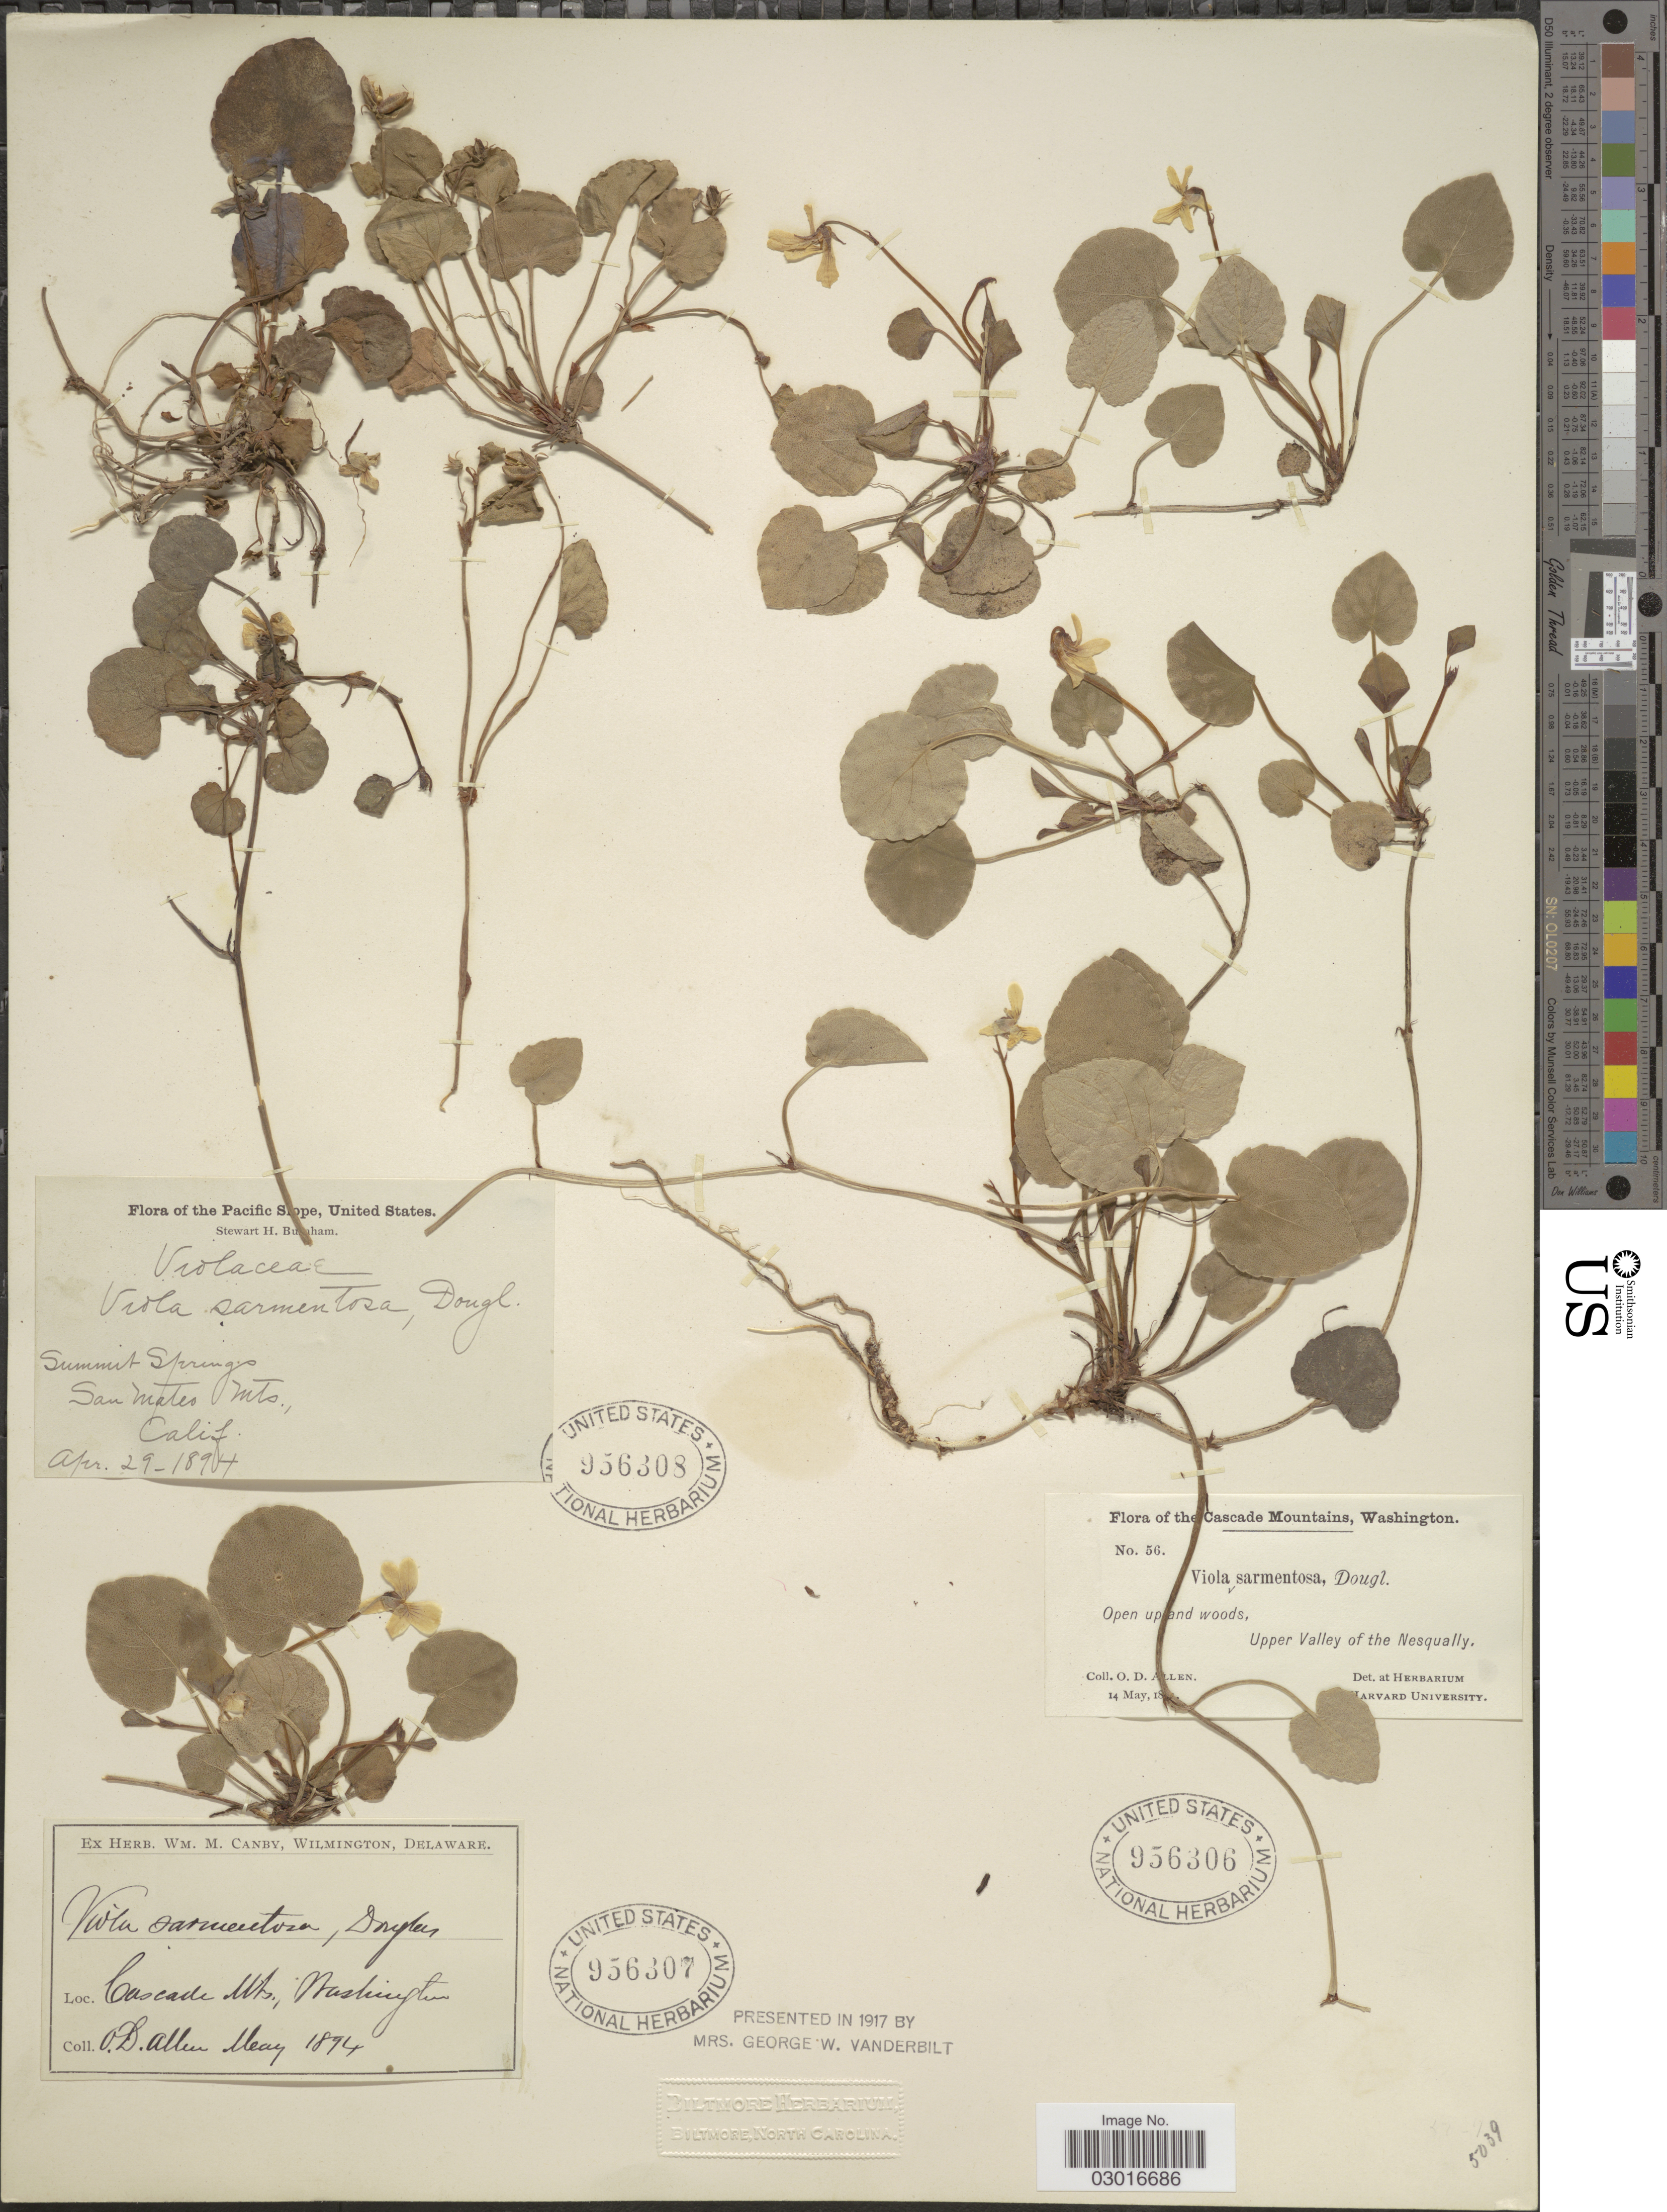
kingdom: Plantae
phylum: Tracheophyta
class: Magnoliopsida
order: Malpighiales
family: Violaceae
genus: Viola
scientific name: Viola sempervirens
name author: Greene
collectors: O. D. Allen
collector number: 56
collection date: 1890-05-14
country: United States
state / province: Washington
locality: Cascade Mountains. Upper Valley of the Nesqually.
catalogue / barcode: US 956306-3